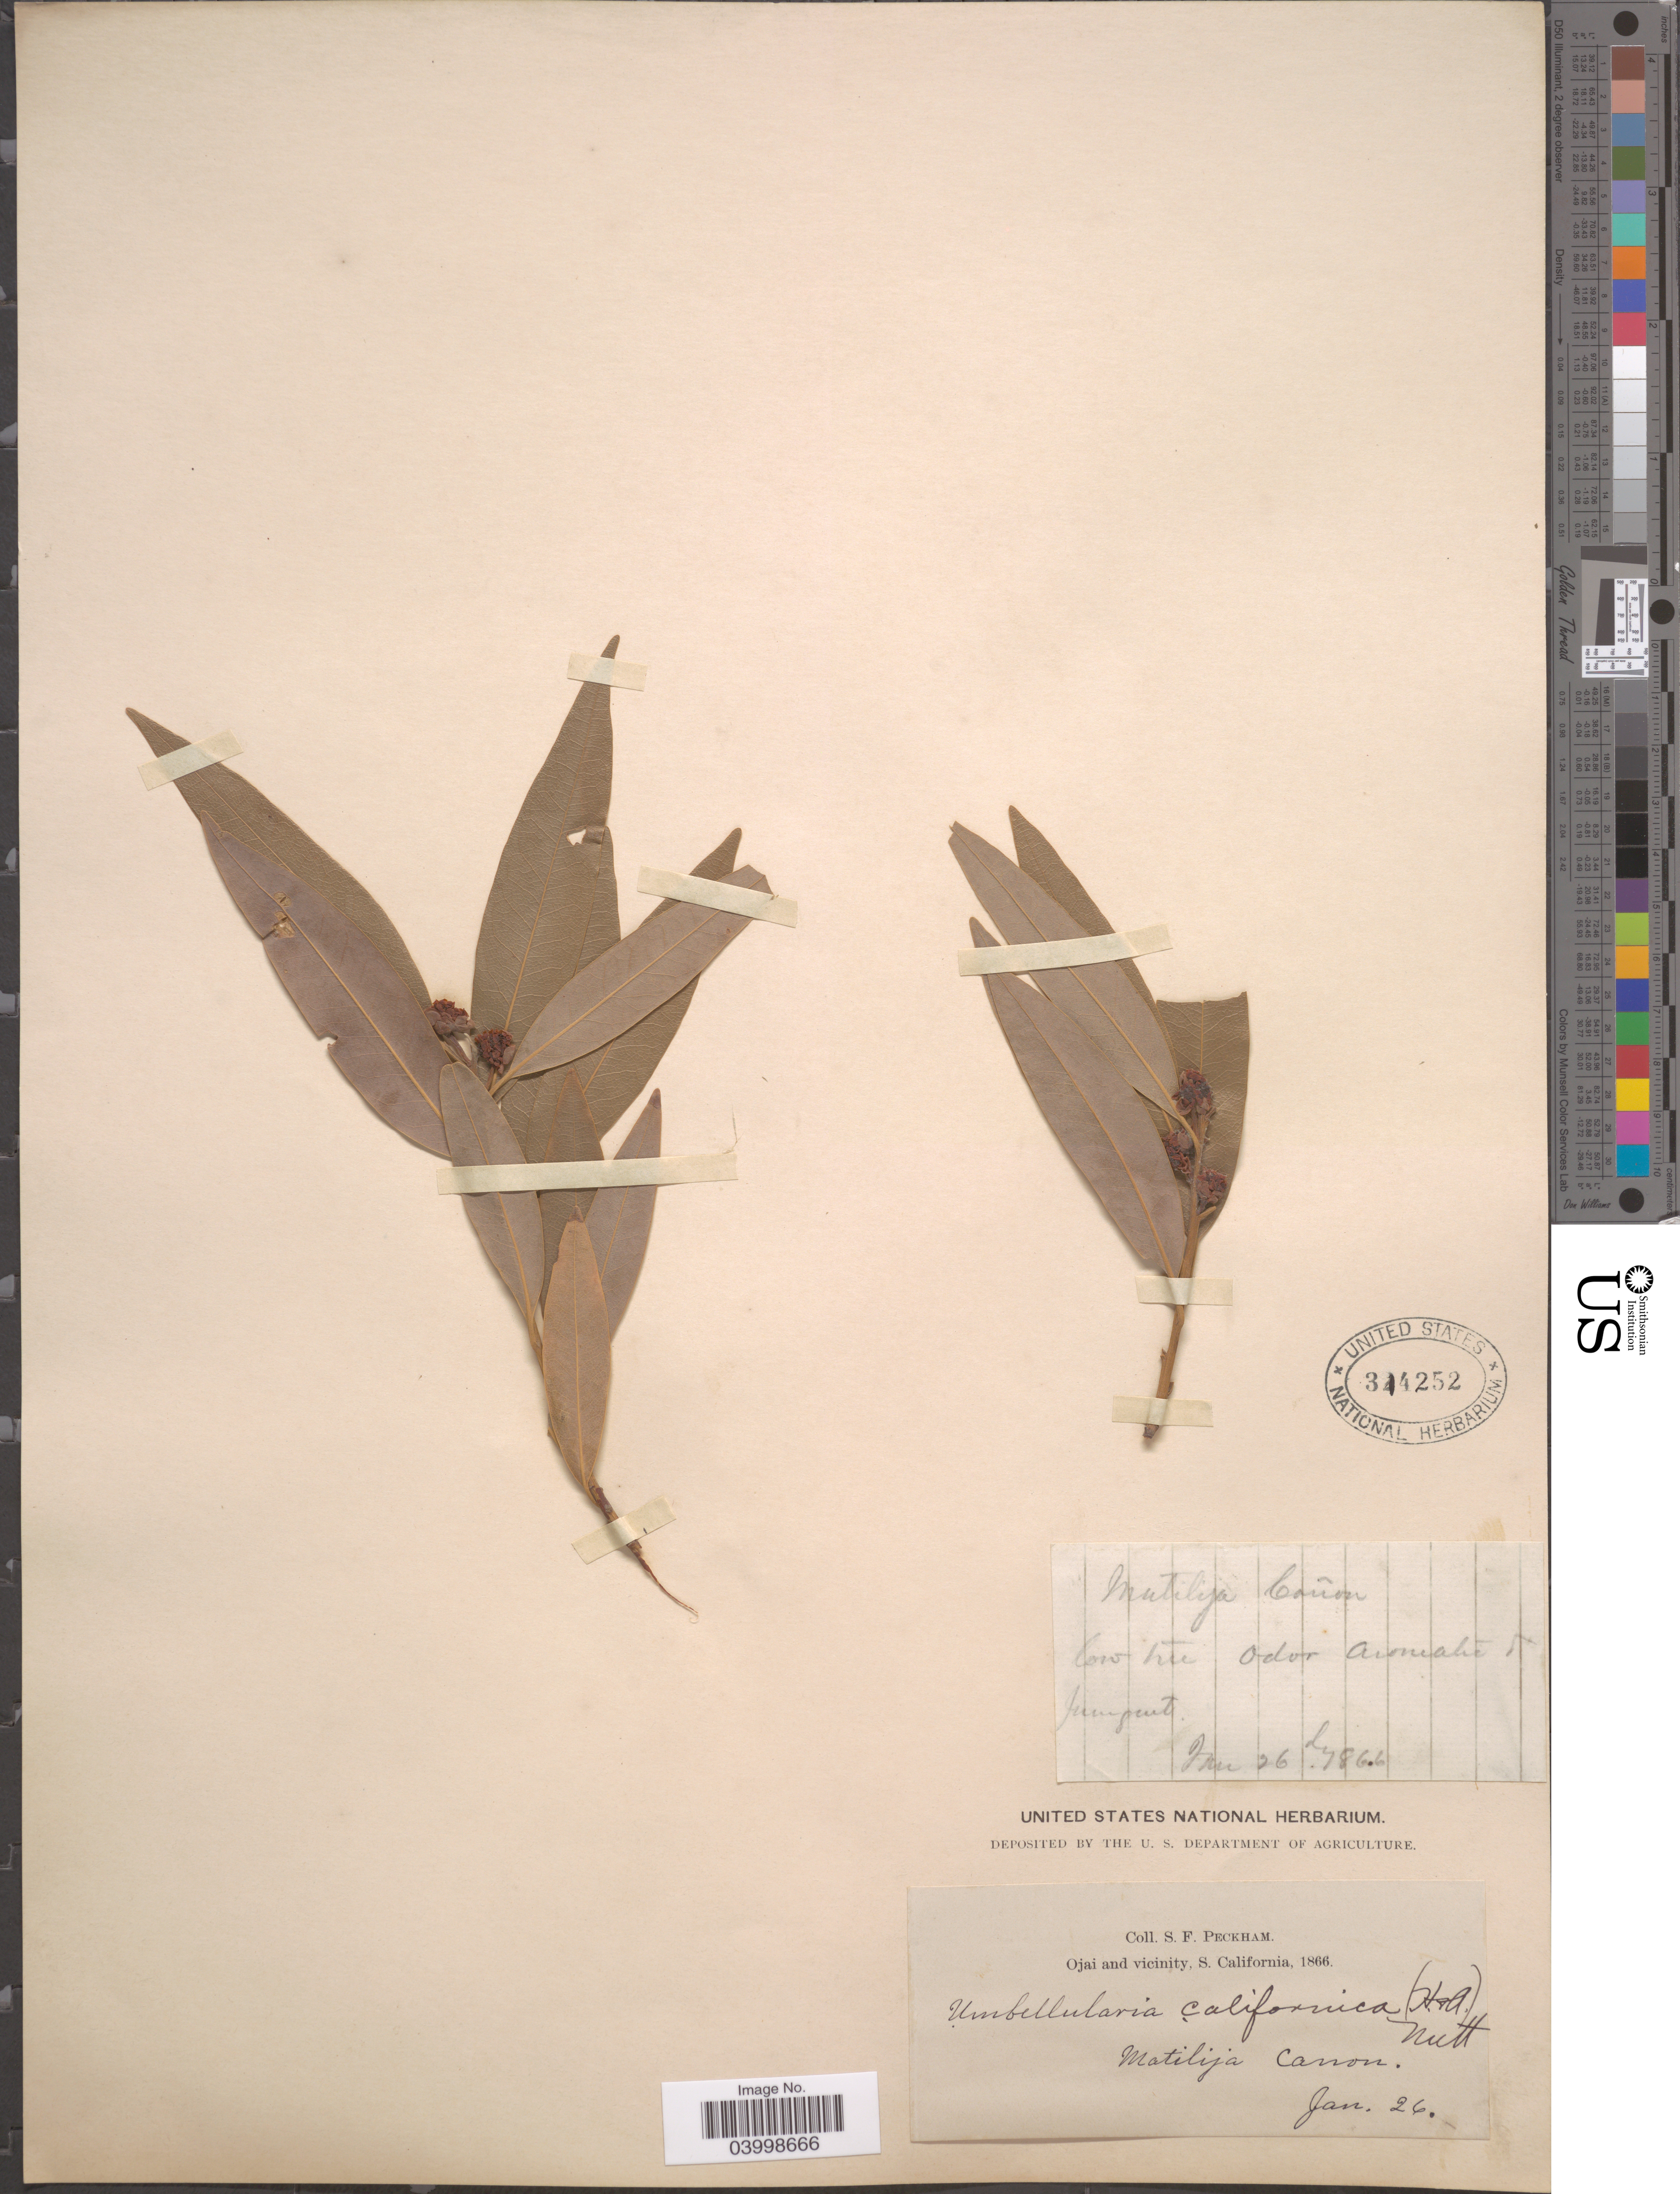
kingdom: Plantae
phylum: Tracheophyta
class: Magnoliopsida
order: Laurales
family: Lauraceae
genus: Umbellularia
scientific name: Umbellularia californica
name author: (Hook. & Arn.) Nutt.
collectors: S. Peckham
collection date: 1866-01-26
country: United States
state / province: California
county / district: Ventura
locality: Ojai and vicinity, S. California. Matilija Canon.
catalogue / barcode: US 314252